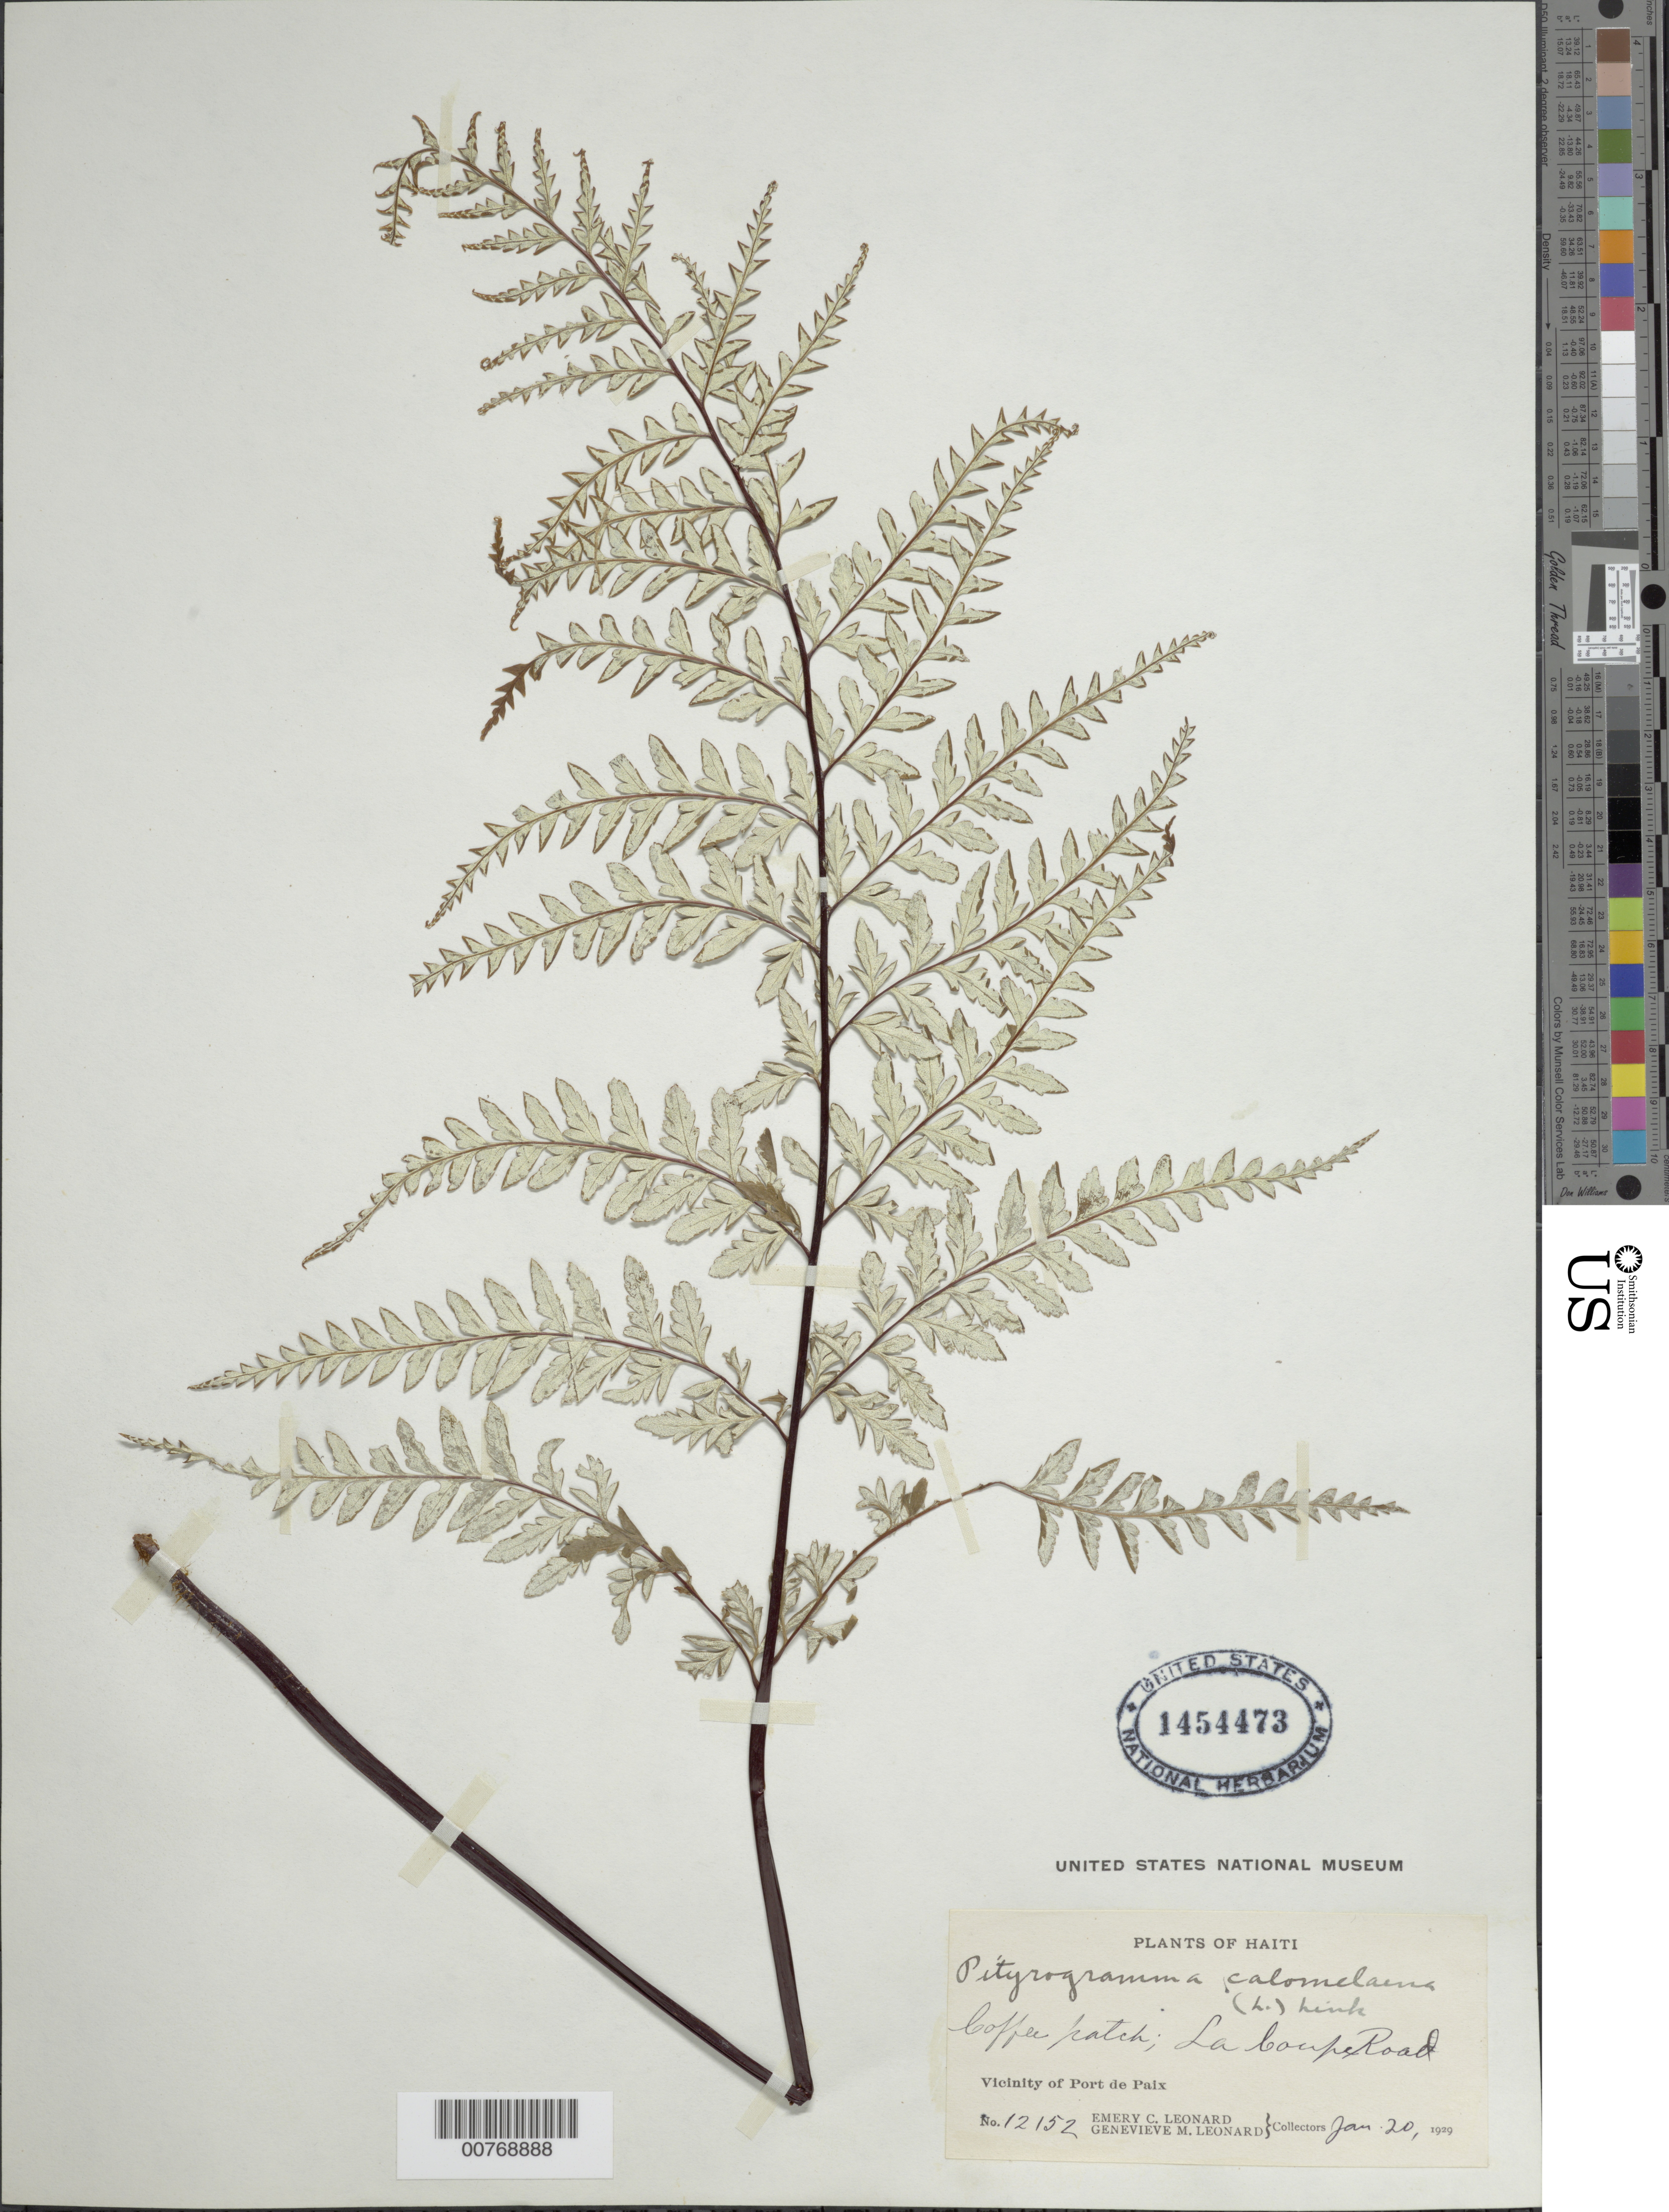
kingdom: Plantae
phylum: Tracheophyta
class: Polypodiopsida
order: Polypodiales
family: Pteridaceae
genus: Pityrogramma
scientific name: Pityrogramma calomelanos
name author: (L.) Link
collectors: E. C. Leonard & G. M. Leonard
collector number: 12152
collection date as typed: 20 Jan 1929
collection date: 1929-01-20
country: Haiti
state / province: Nord-Óuest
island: Hispaniola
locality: Vicinity of Port de PaiDepartement du NordOuest. La Coup Road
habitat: Coffee patch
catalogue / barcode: US 1454473